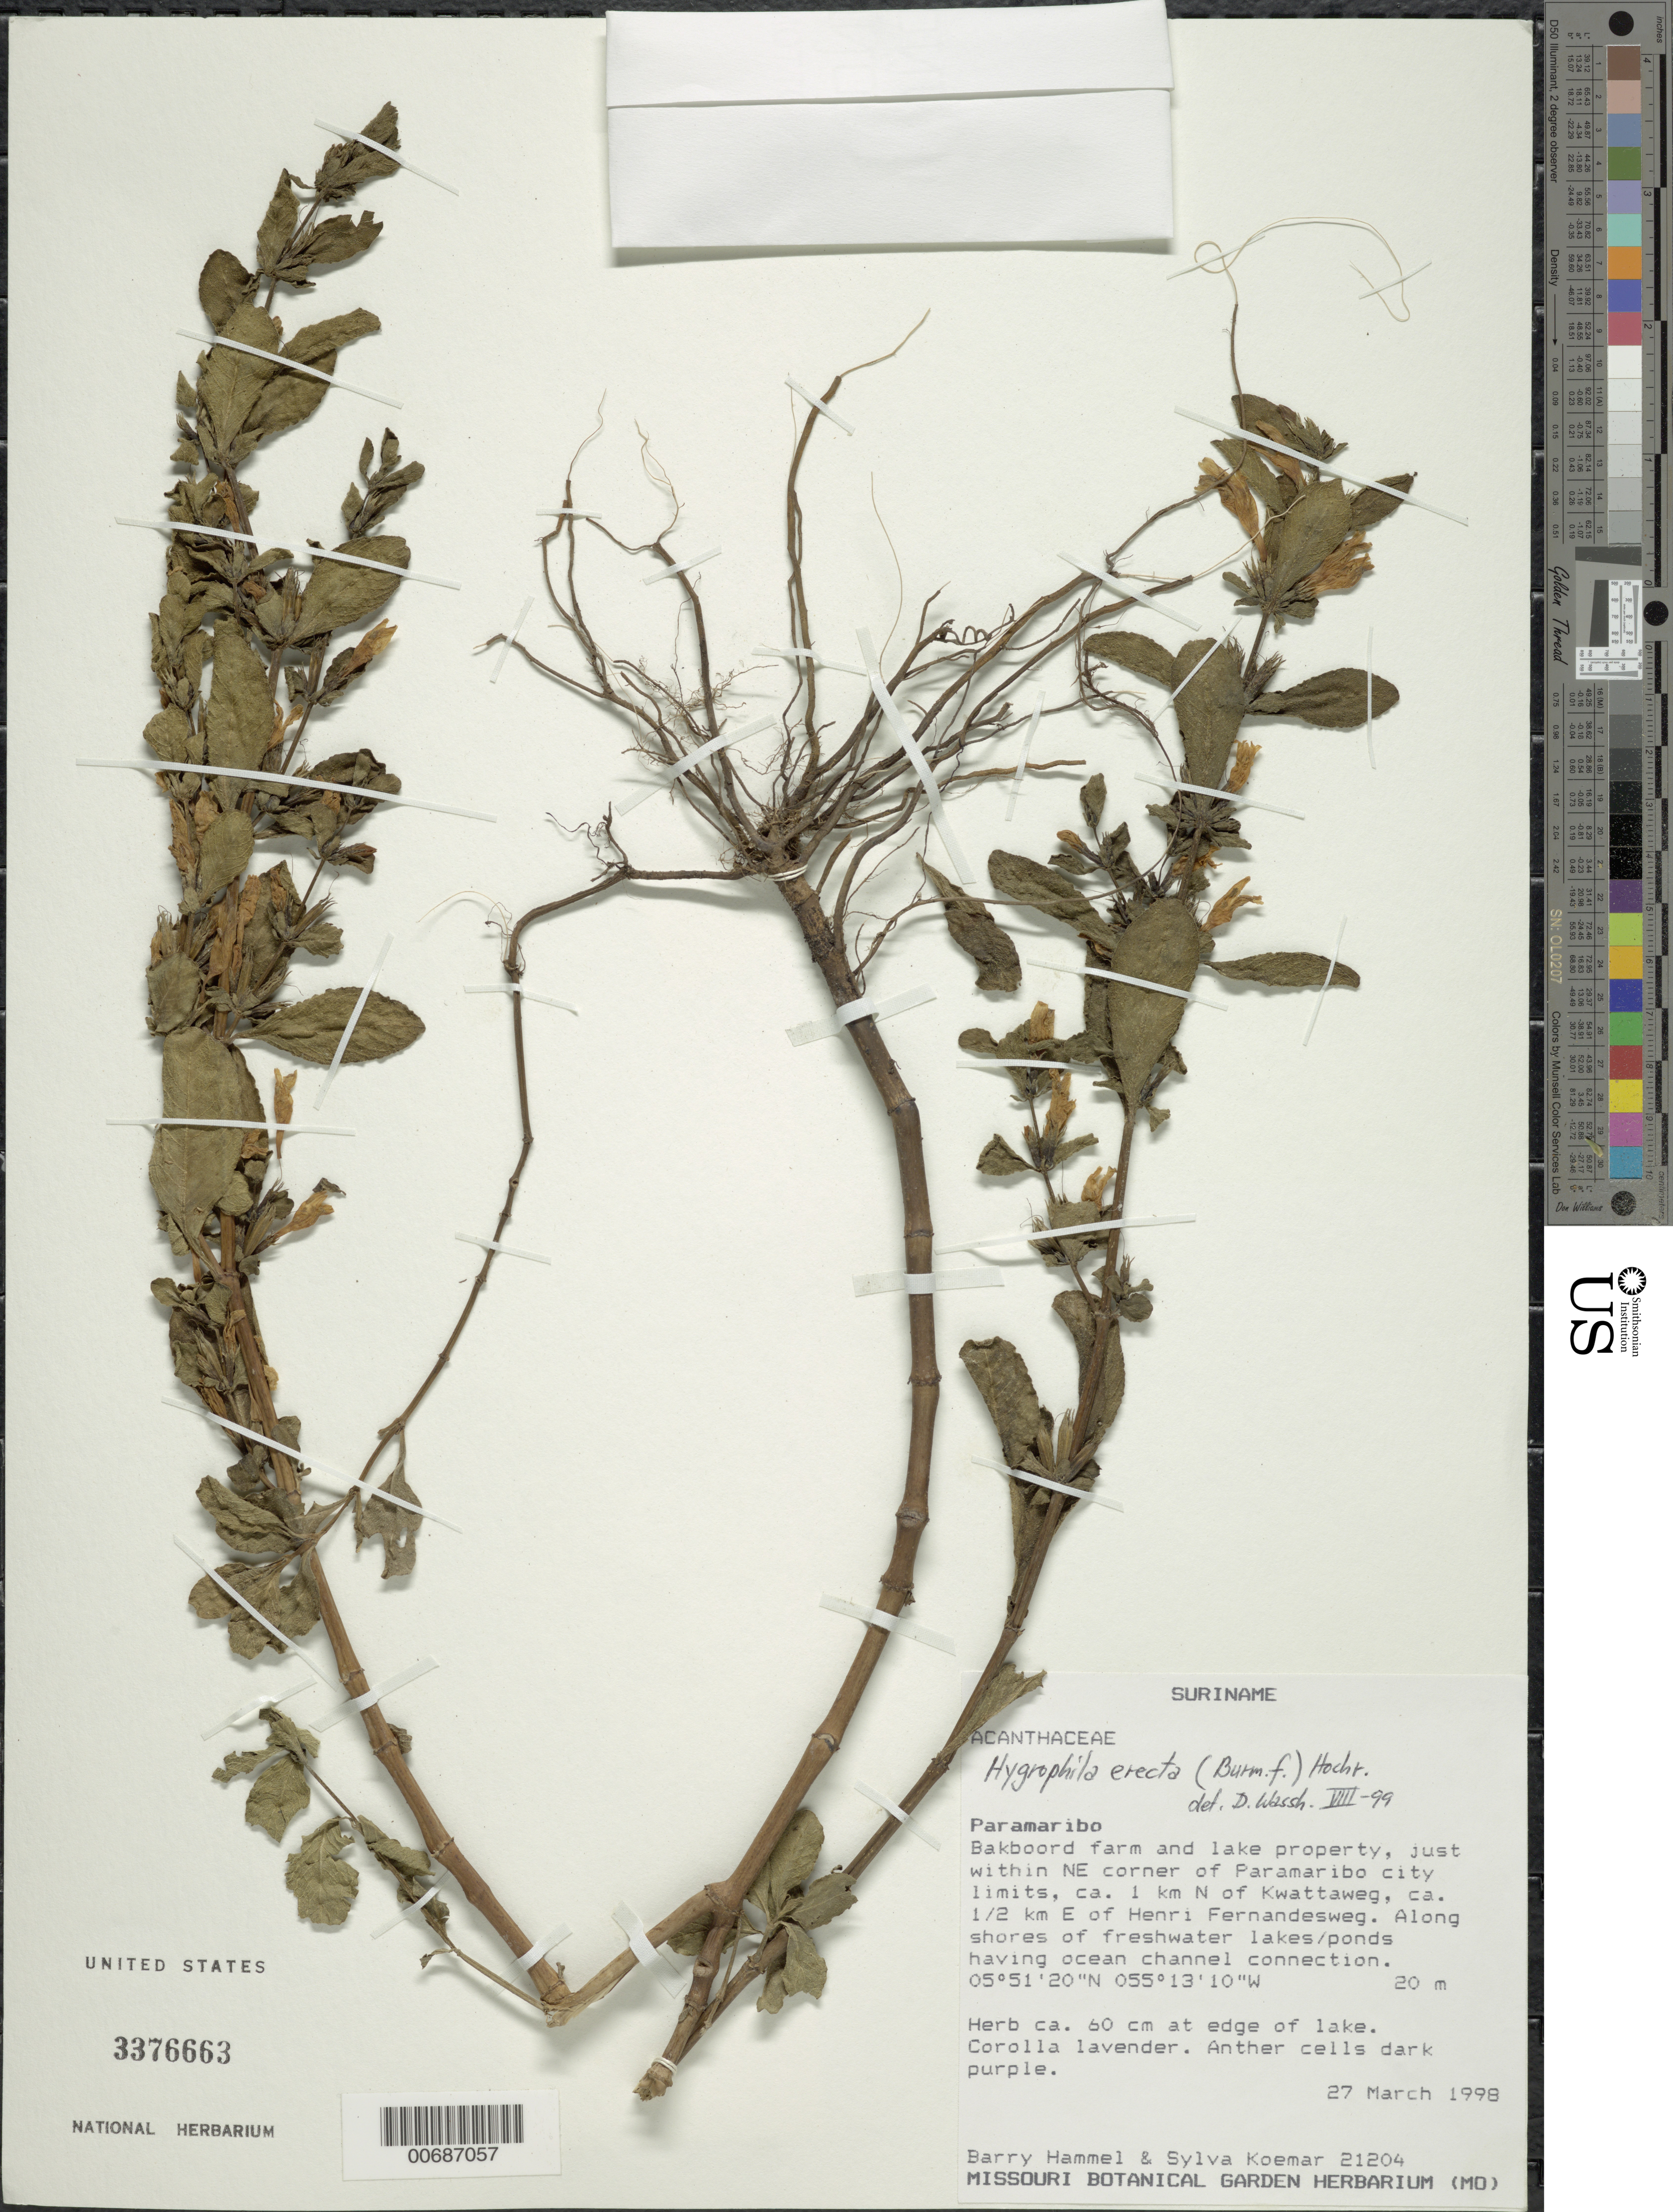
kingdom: Plantae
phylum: Tracheophyta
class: Magnoliopsida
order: Lamiales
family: Acanthaceae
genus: Hygrophila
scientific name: Hygrophila erecta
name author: (Burm. f.) Hochr.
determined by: Wasshausen, Dieter C., (BOT), Smithsonian Institution - National Museum of Natural History (UNITED STATES)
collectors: B. Hammel & S. Koemar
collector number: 21204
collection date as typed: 27-Mar-98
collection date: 1998-03-27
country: Suriname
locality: Bakboord farm and lake property, just within NE corner of Paramaribo city limits, ca. 1 km N of Kwattaweg, ca 1/2 km E of Henri Fernandesweg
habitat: Along shores of freshwater lakes, ponds having ocean channel connection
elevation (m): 20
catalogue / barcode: US 3337663